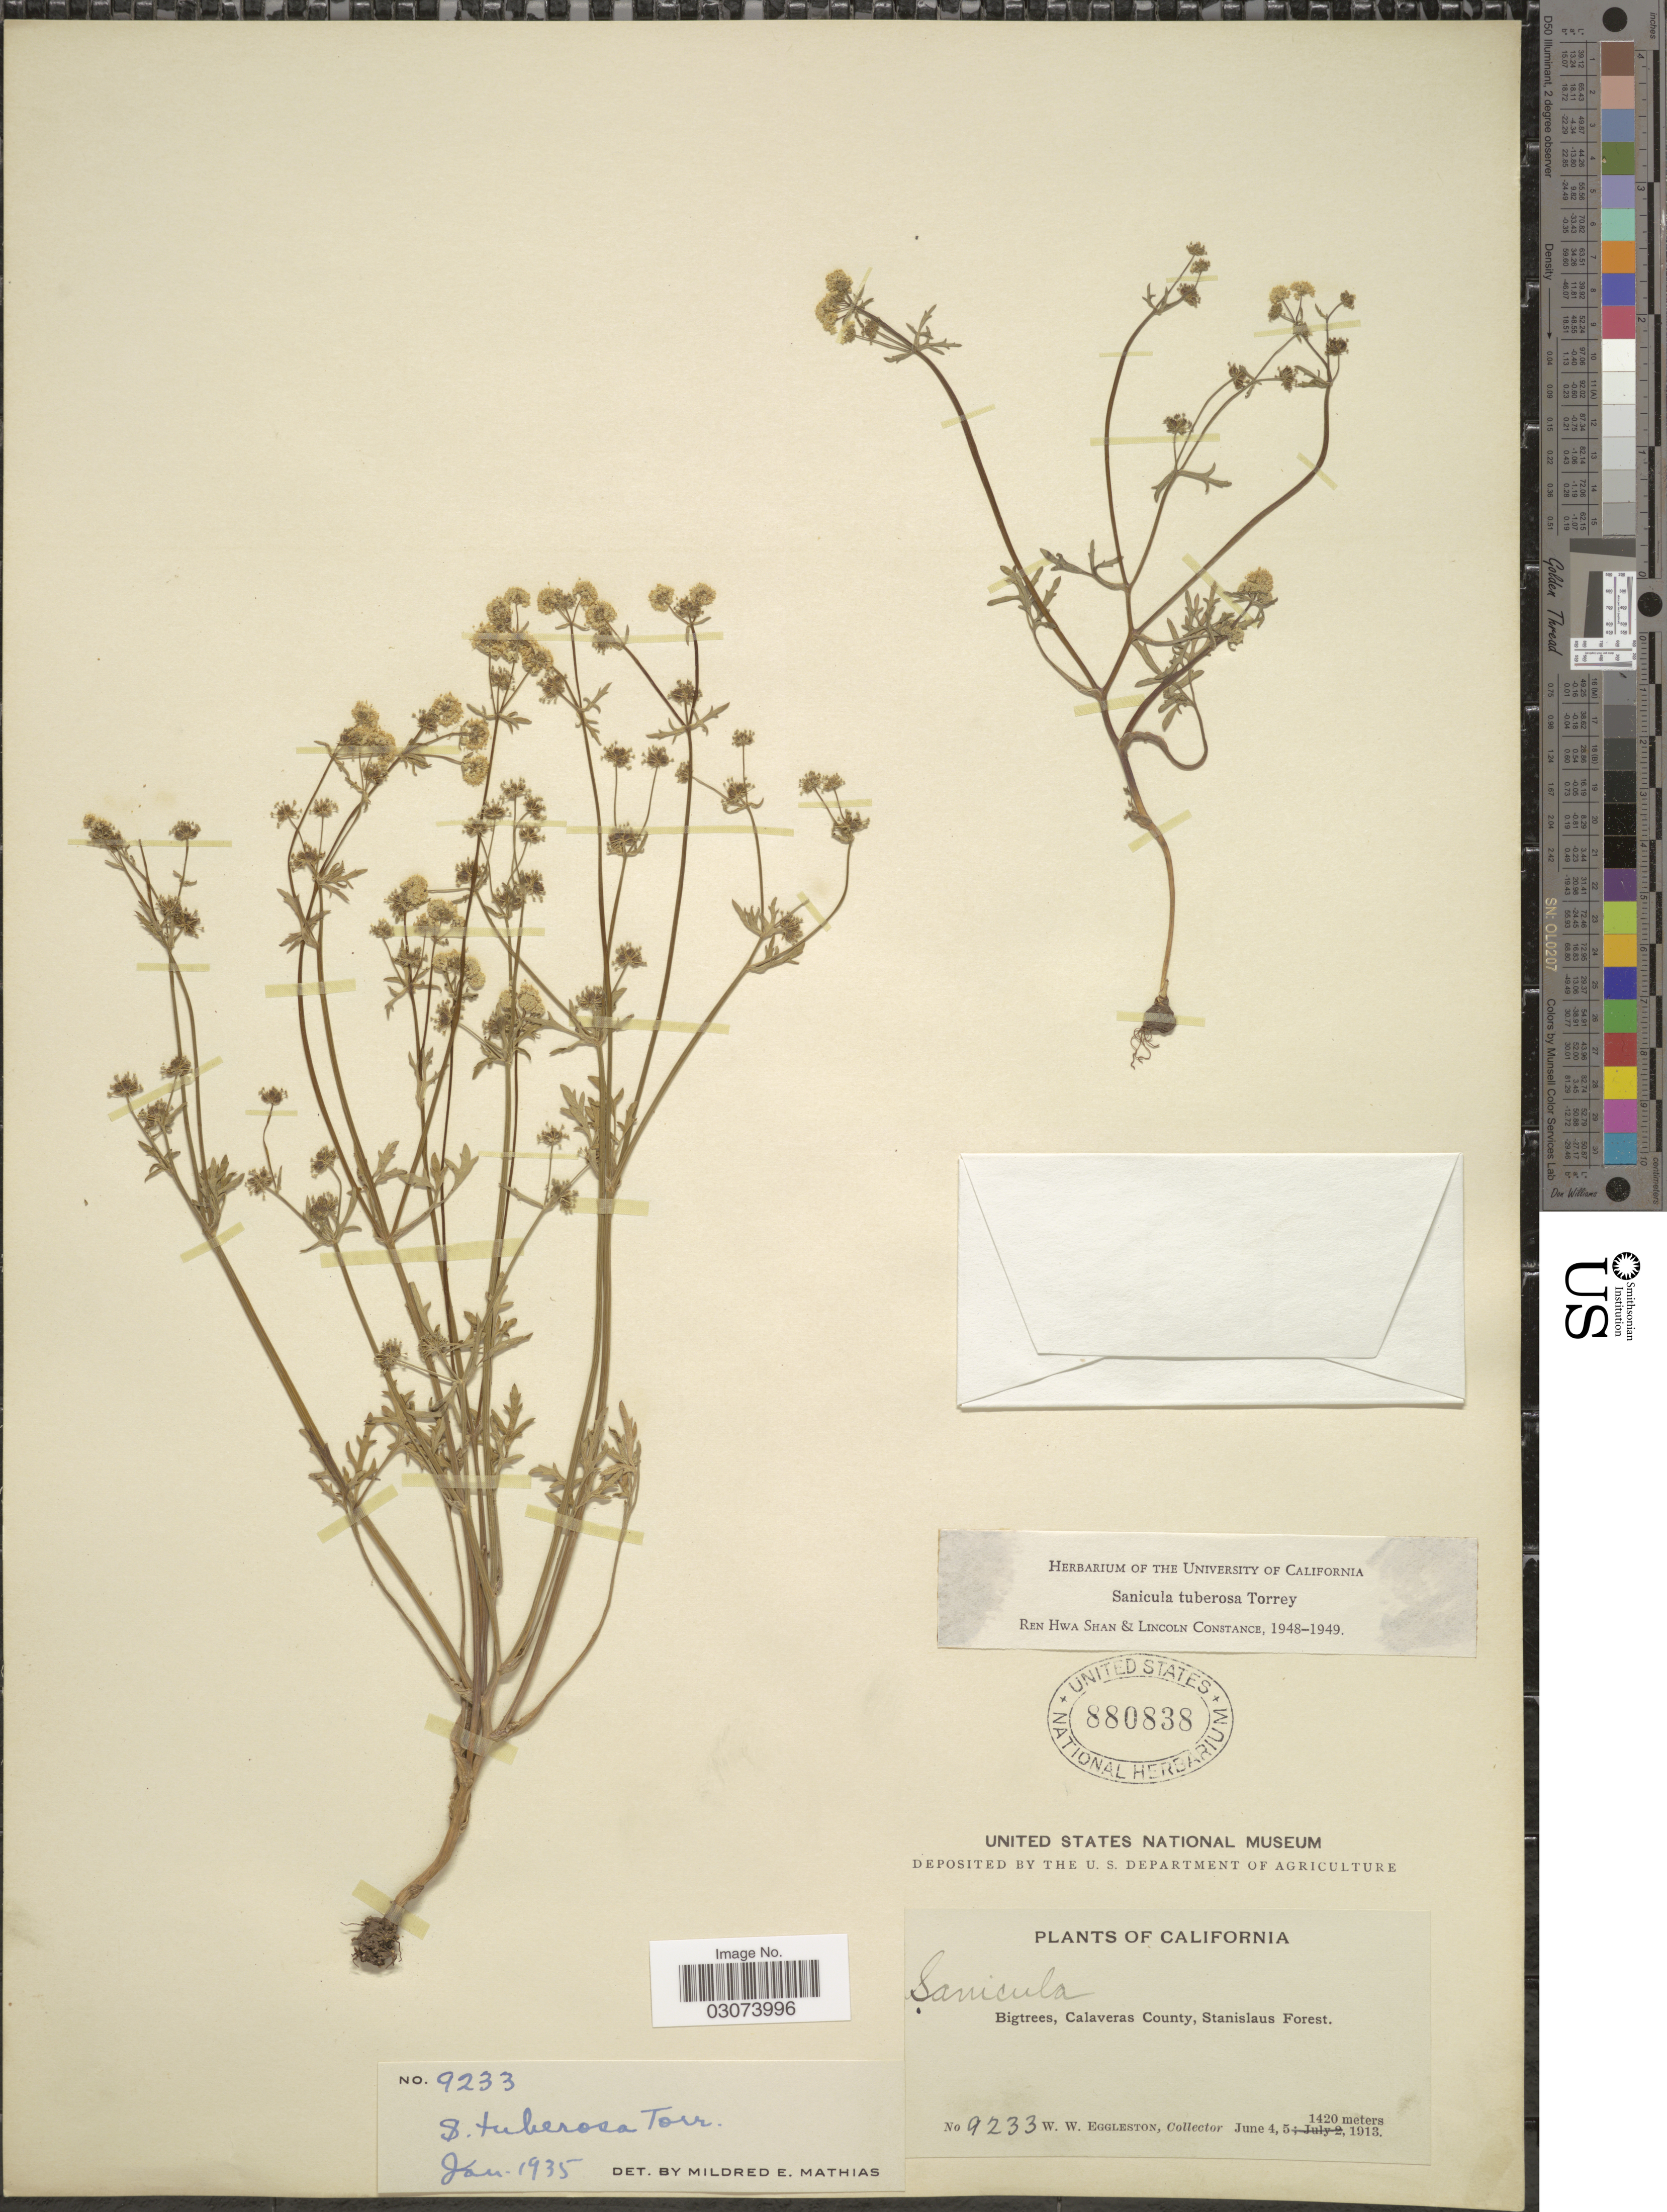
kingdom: Plantae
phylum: Tracheophyta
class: Magnoliopsida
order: Apiales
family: Apiaceae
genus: Sanicula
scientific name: Sanicula tuberosa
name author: Torr.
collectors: W. W. Eggleston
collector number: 9233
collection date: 1913-06-04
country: United States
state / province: California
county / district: Calaveras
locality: Bigtrees, Calaveras County, Stanislaus Forest.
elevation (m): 1420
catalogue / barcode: US 880838